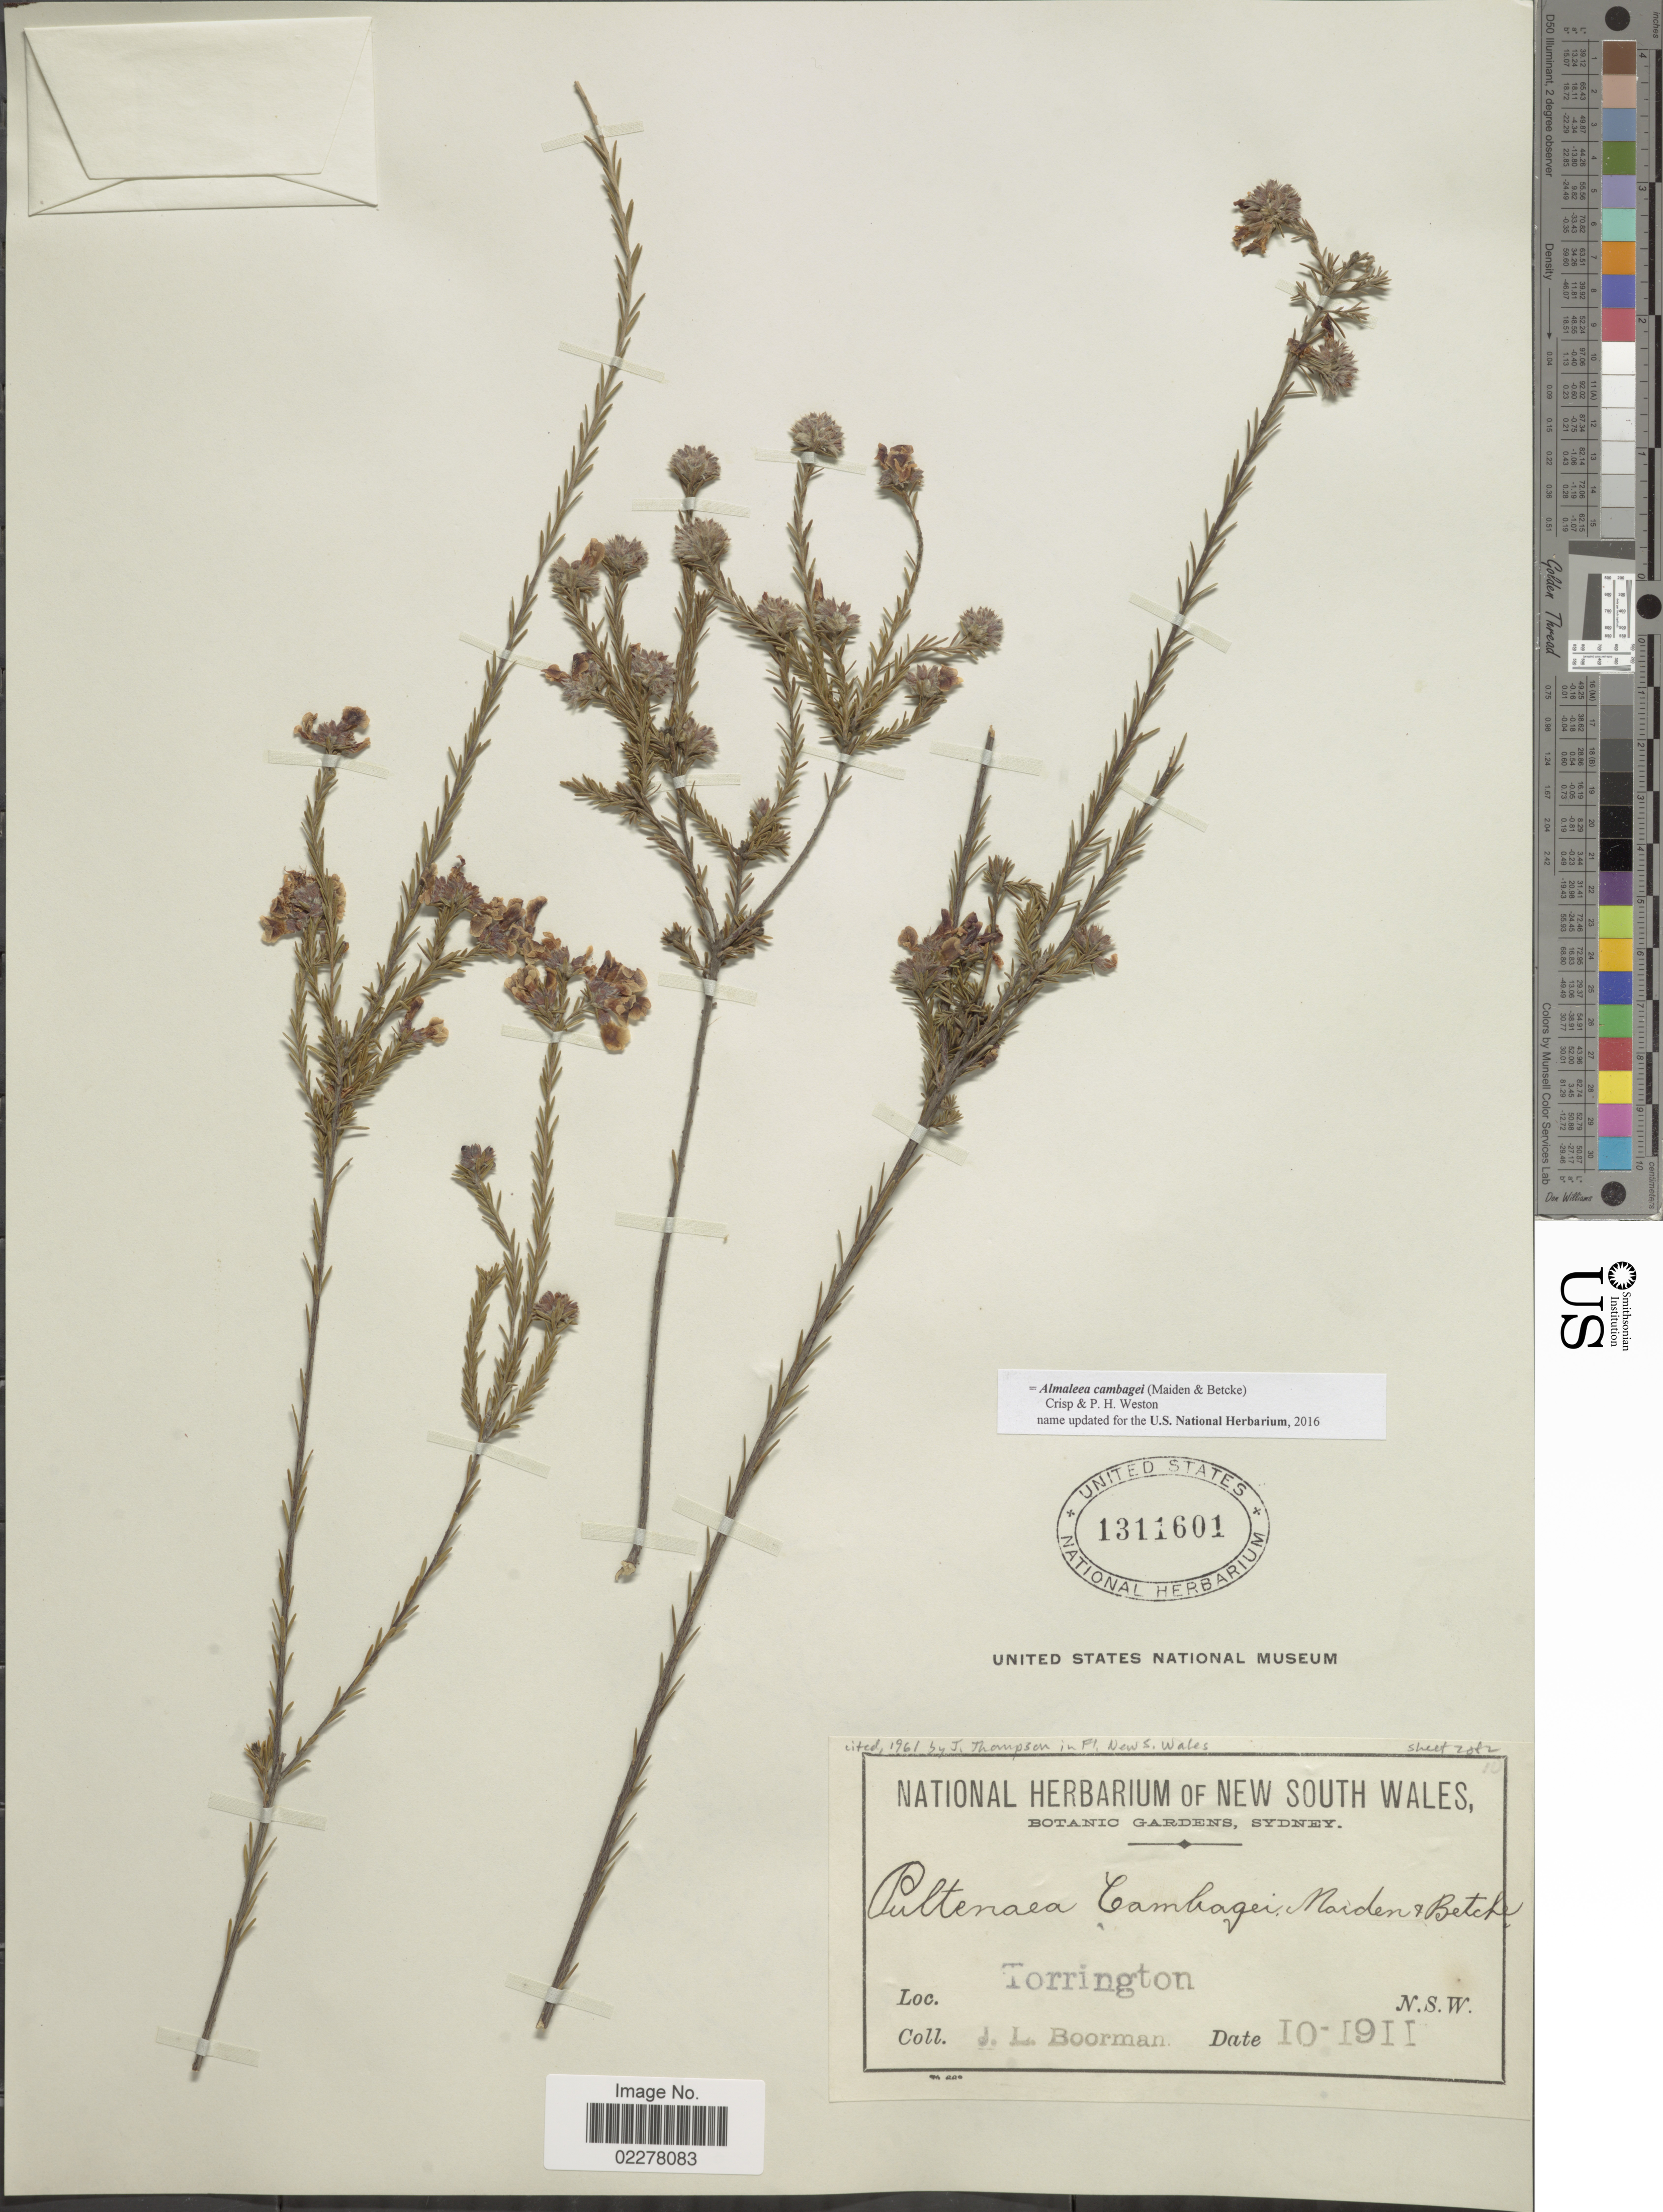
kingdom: Plantae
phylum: Tracheophyta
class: Magnoliopsida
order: Fabales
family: Fabaceae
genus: Almaleea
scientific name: Almaleea cambagei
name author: (Maiden & Betche) Crisp & P.H.Weston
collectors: J. Boorman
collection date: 1911-10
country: Australia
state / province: New South Wales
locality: Torrington. N.S.W.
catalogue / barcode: US 1311601